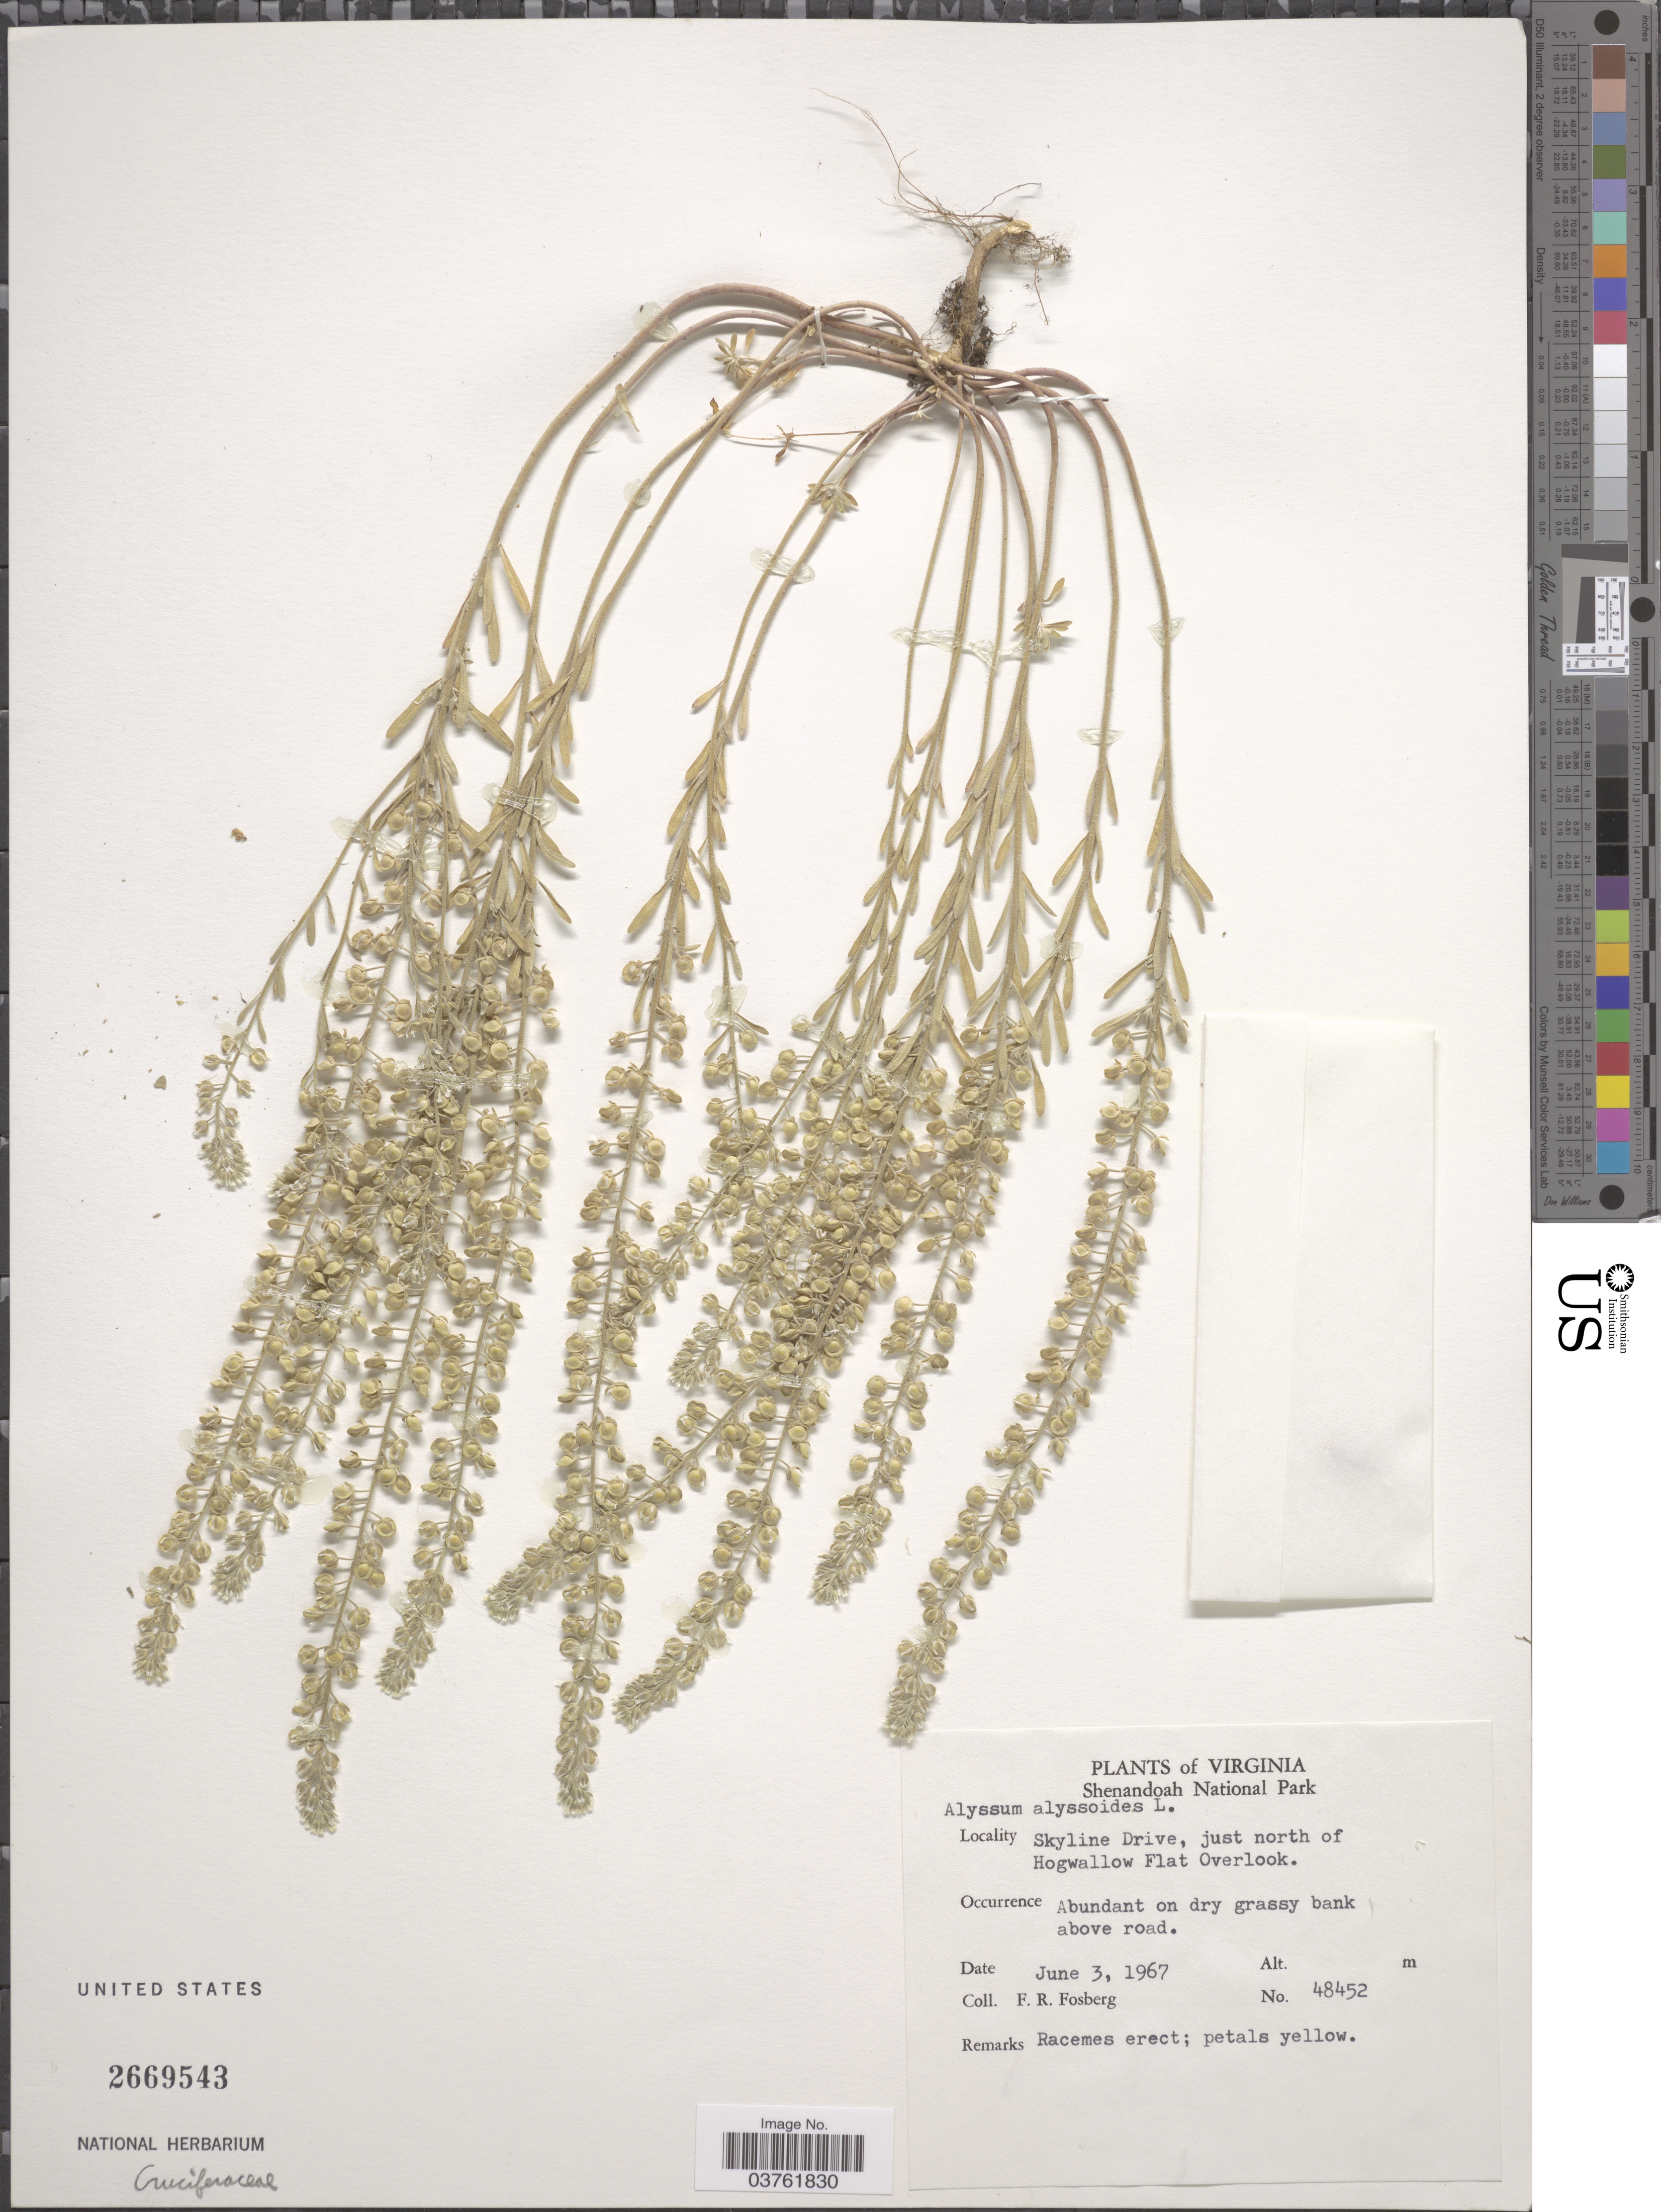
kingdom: Plantae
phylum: Tracheophyta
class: Magnoliopsida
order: Brassicales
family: Brassicaceae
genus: Alyssum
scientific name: Alyssum alyssoides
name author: (L.) L.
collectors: F. R. Fosberg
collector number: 48452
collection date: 1967-06-03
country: United States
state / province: Virginia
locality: Shenandoah National Park. Skyline Drive, just north of Hogwallow Flat Overlook.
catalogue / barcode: US 2669543